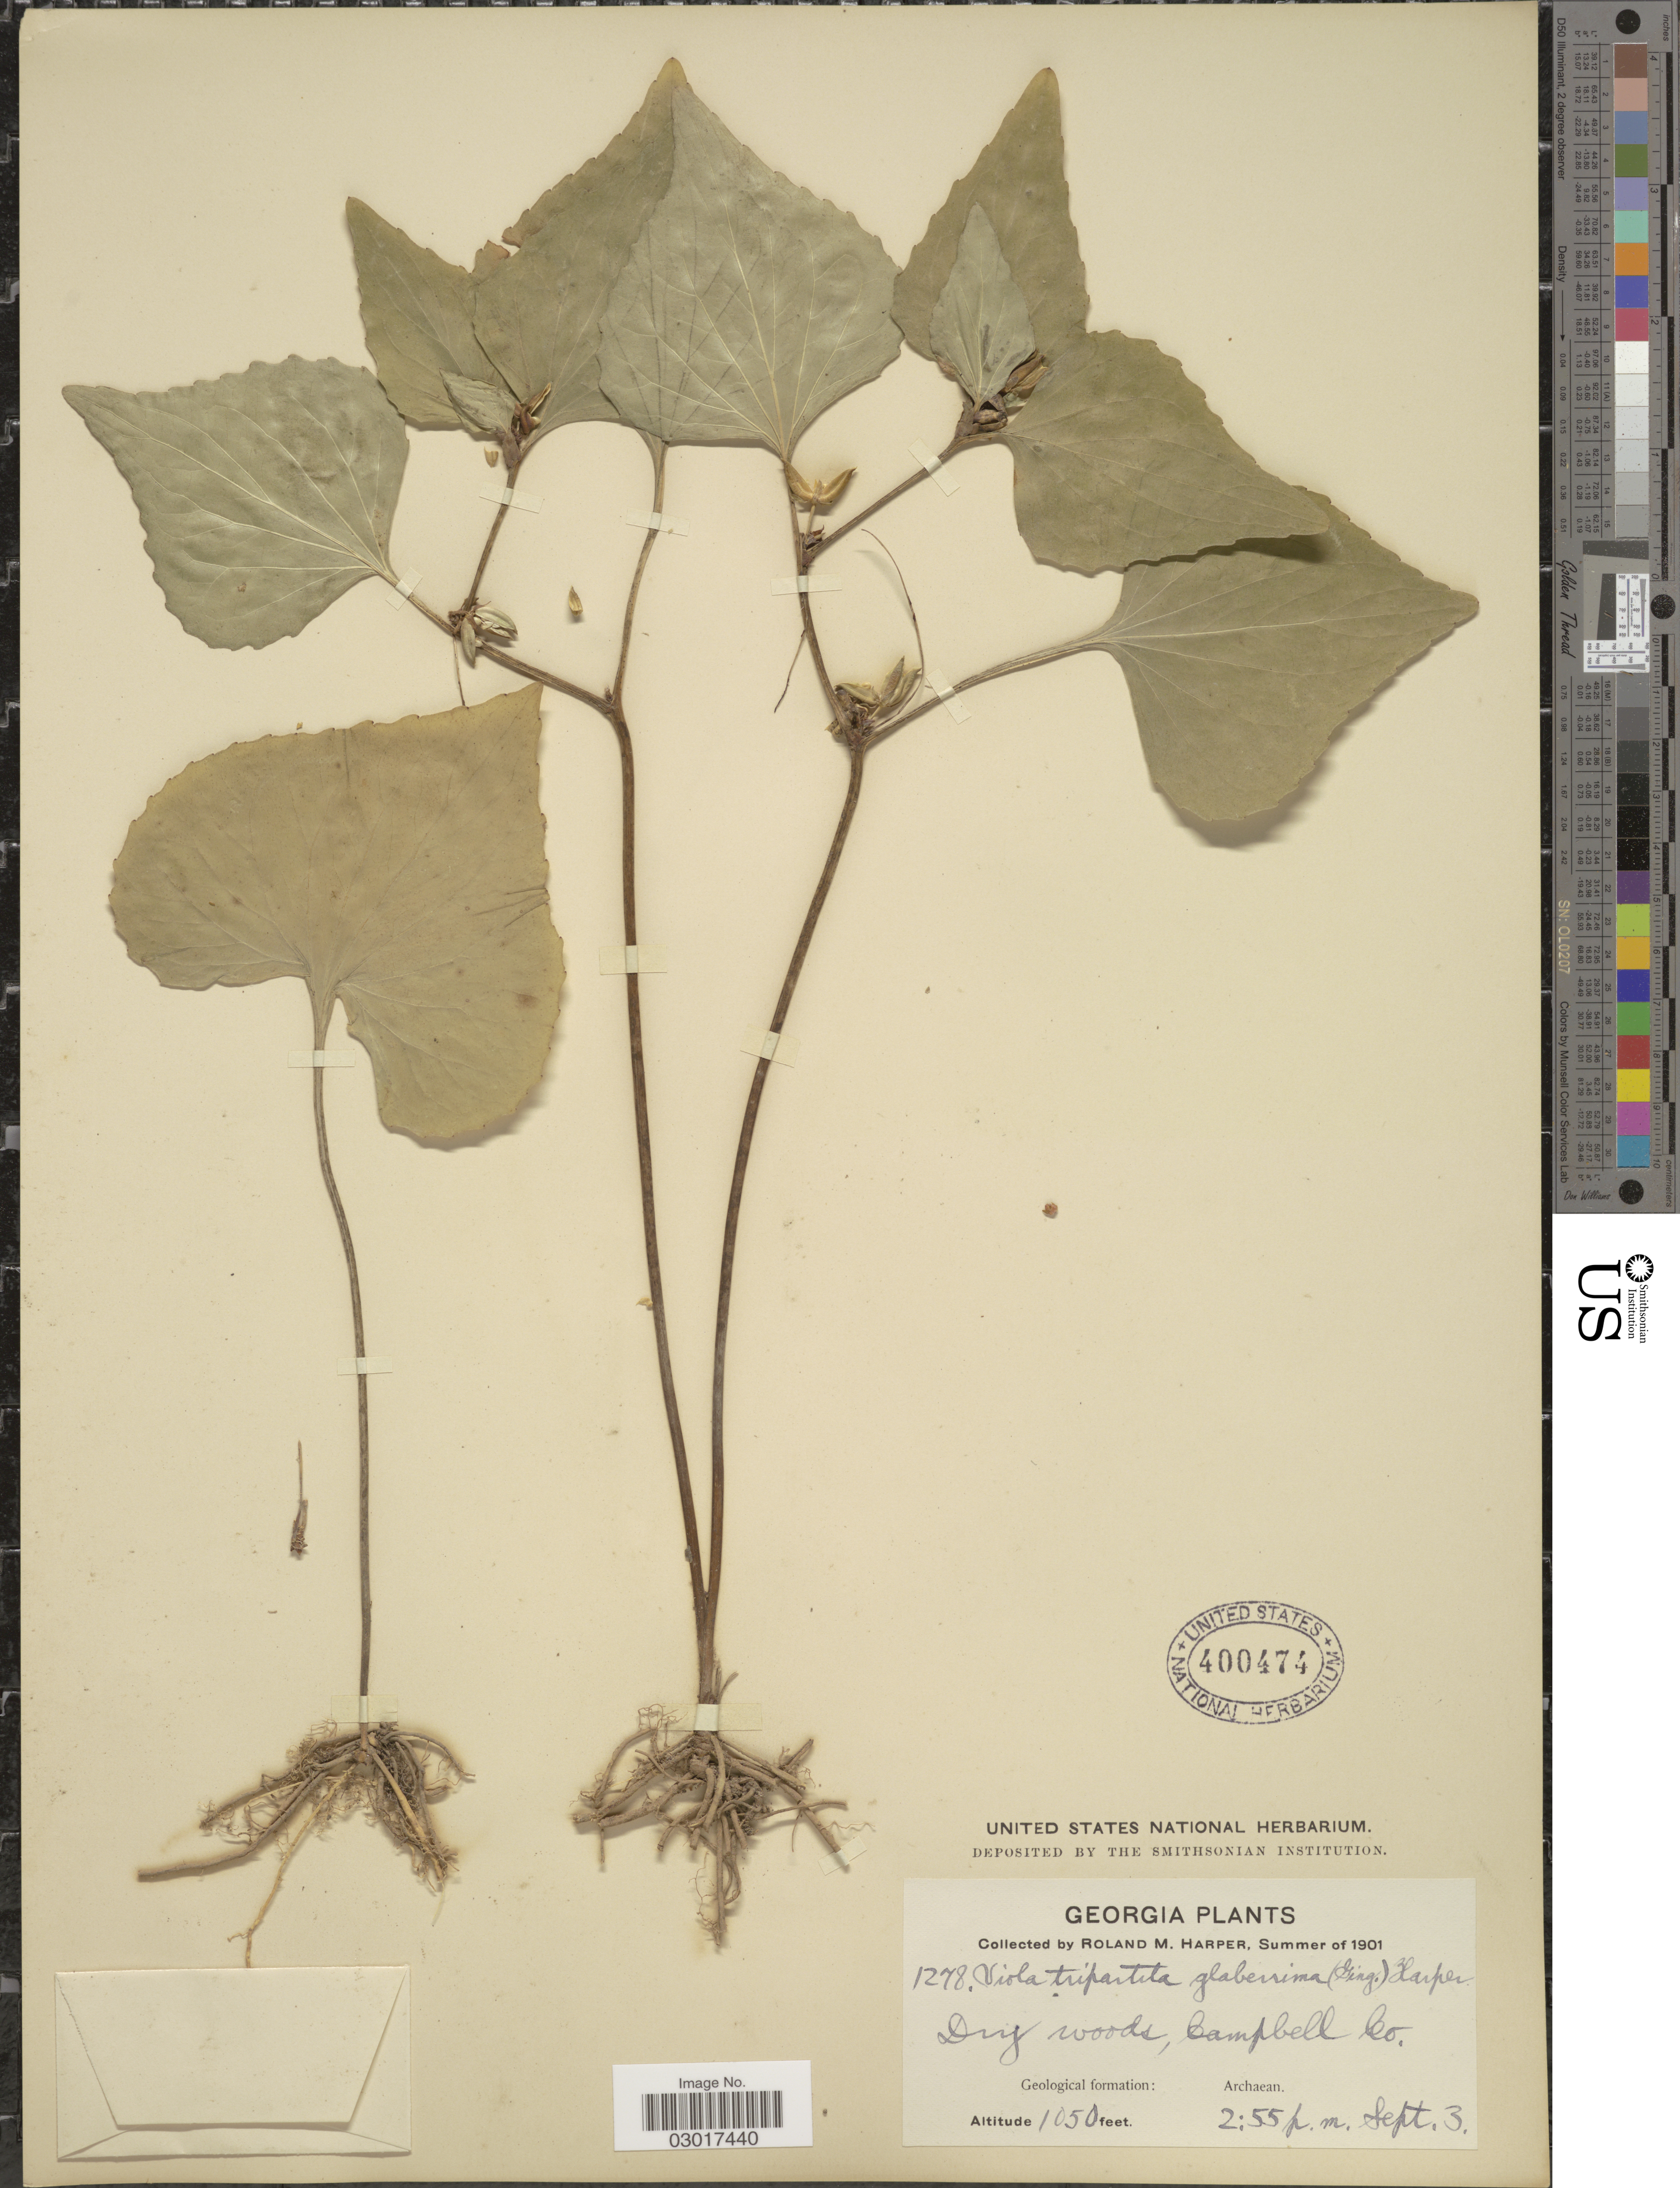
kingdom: Plantae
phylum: Tracheophyta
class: Magnoliopsida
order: Malpighiales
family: Violaceae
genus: Viola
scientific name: Viola tripartita var. glaberrima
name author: (Ging.) R.M. Harper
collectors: R. M. Harper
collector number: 1278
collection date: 1901-09-03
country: United States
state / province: Georgia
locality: Campbell Co, Geological Formation: Archaean.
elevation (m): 320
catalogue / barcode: US 400474